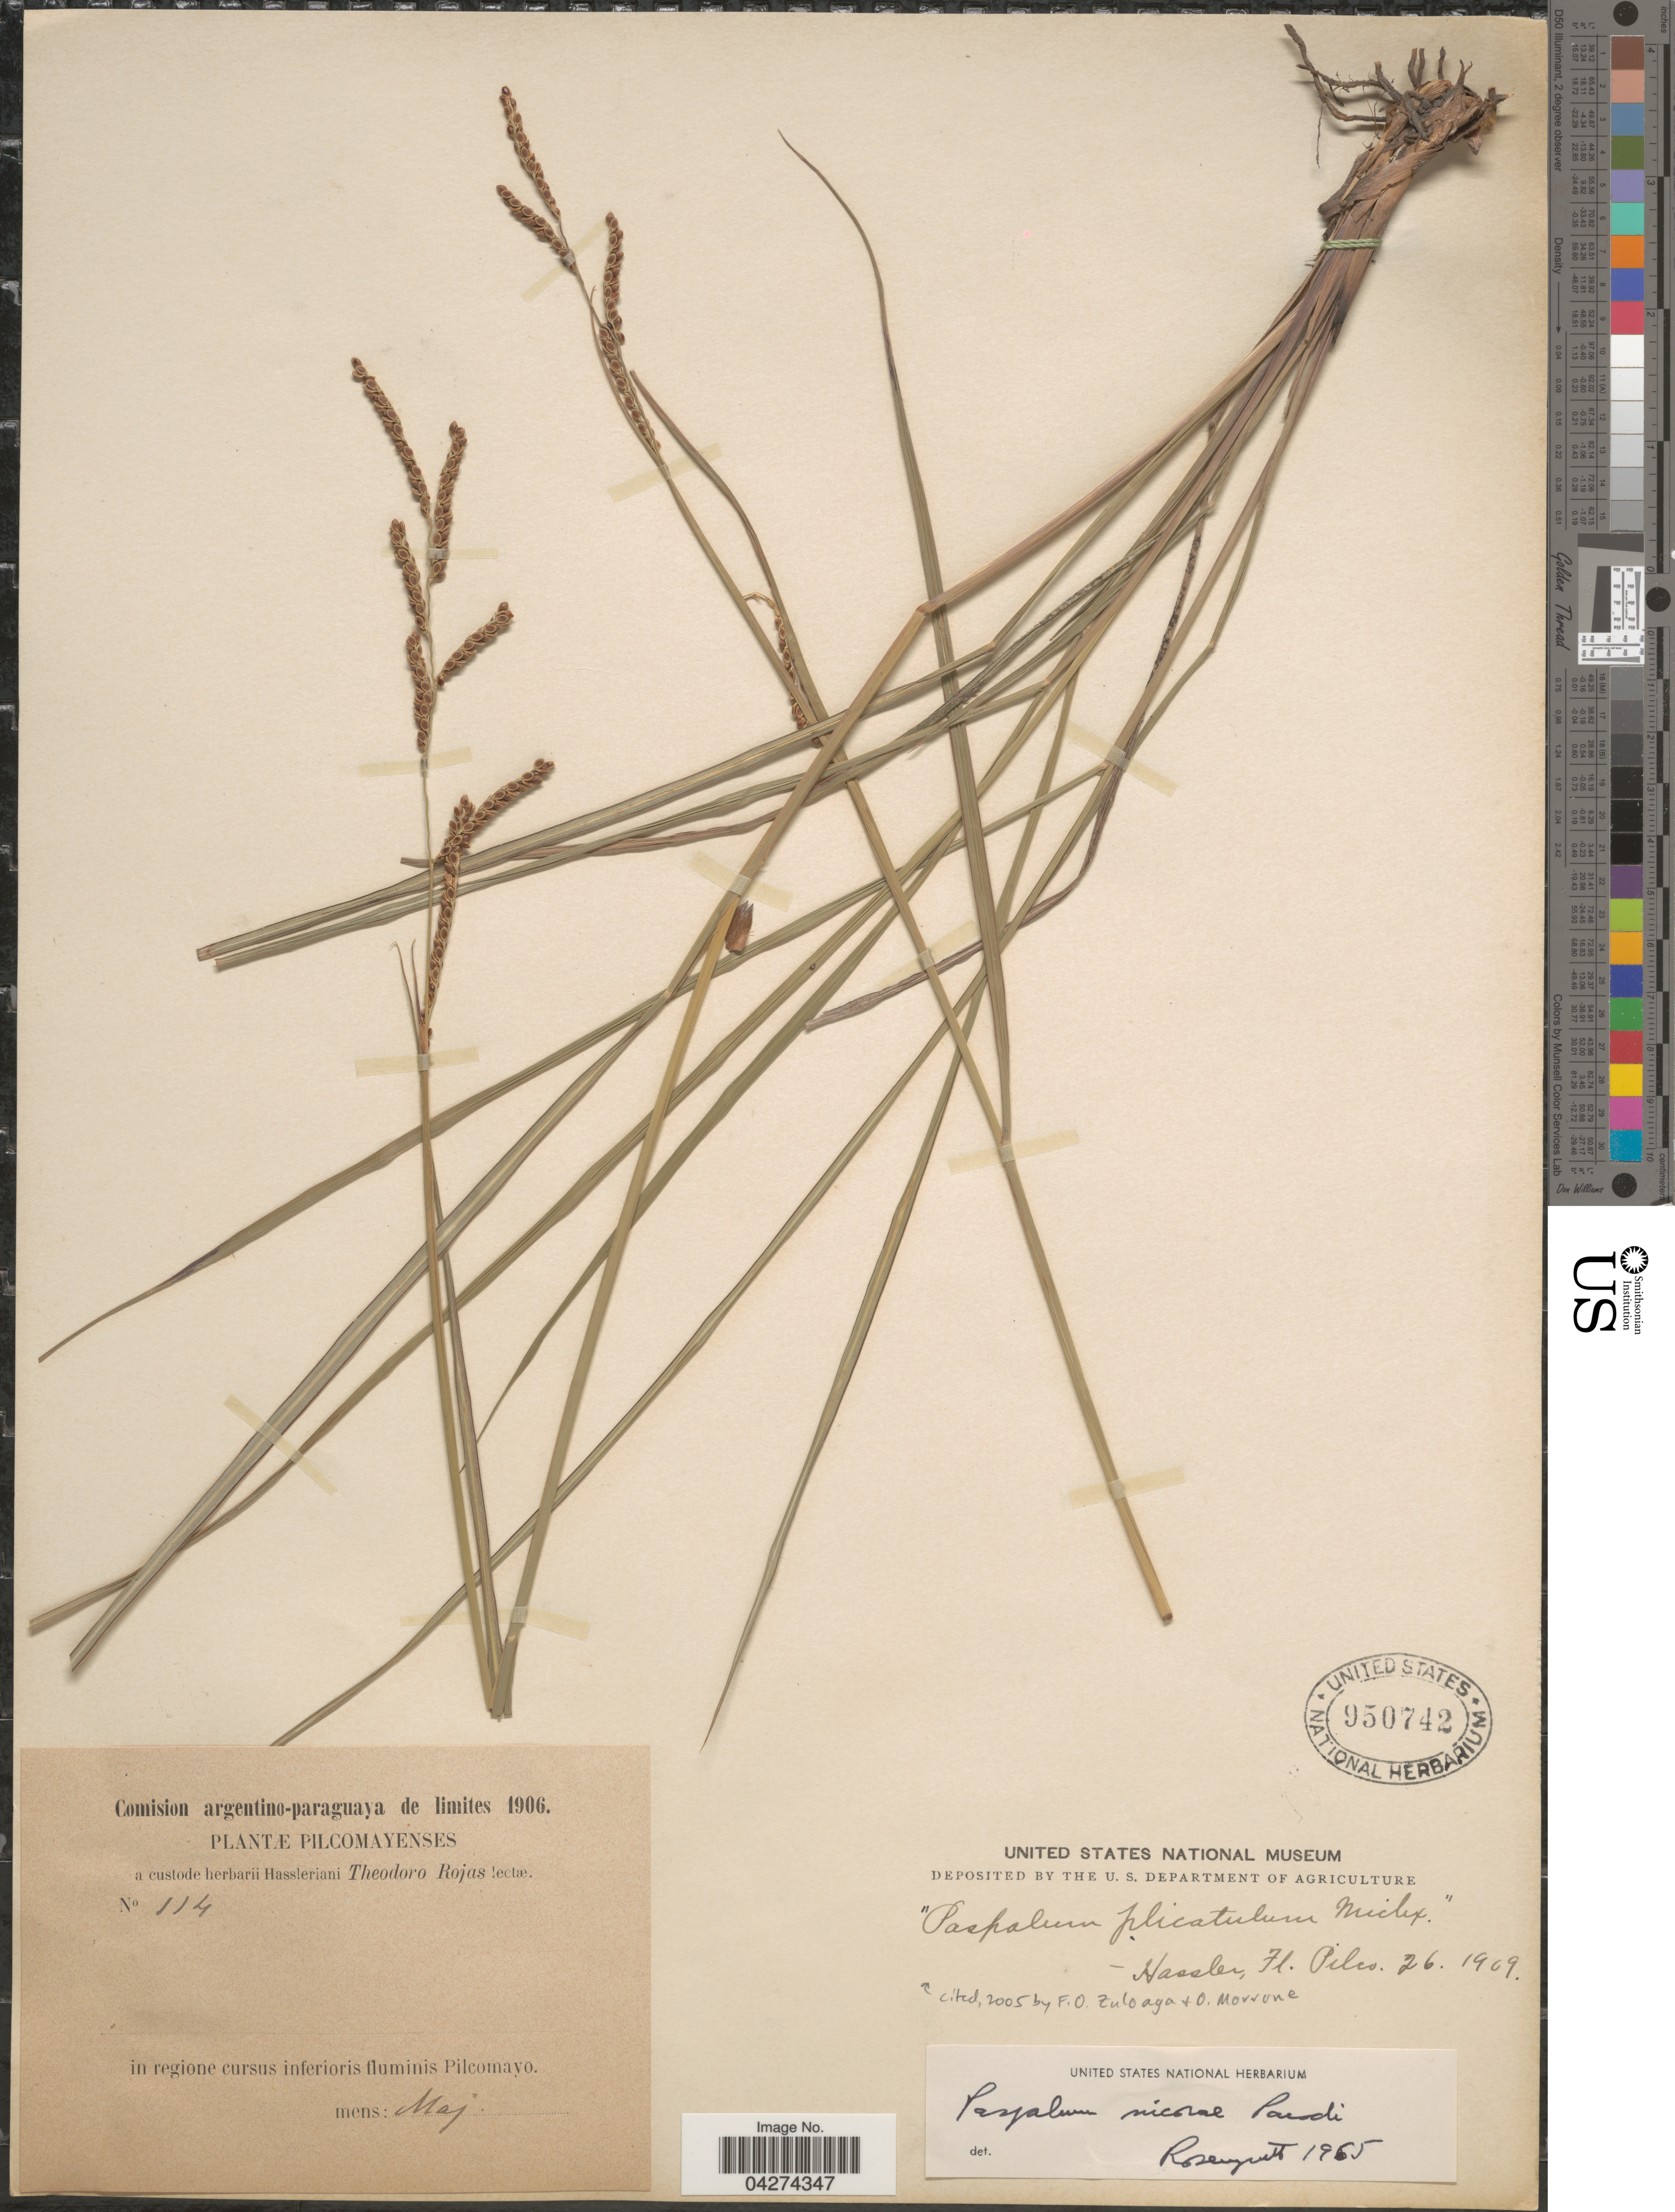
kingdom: Plantae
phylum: Tracheophyta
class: Liliopsida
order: Poales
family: Poaceae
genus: Paspalum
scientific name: Paspalum plicatulum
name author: Michx.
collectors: T. Rojas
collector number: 114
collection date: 1906-05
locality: Argentino-paraguaya. [unsure placement] Pilcomayenses. In regione cursus inferioris fluminis Pilcomayo.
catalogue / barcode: US 950742